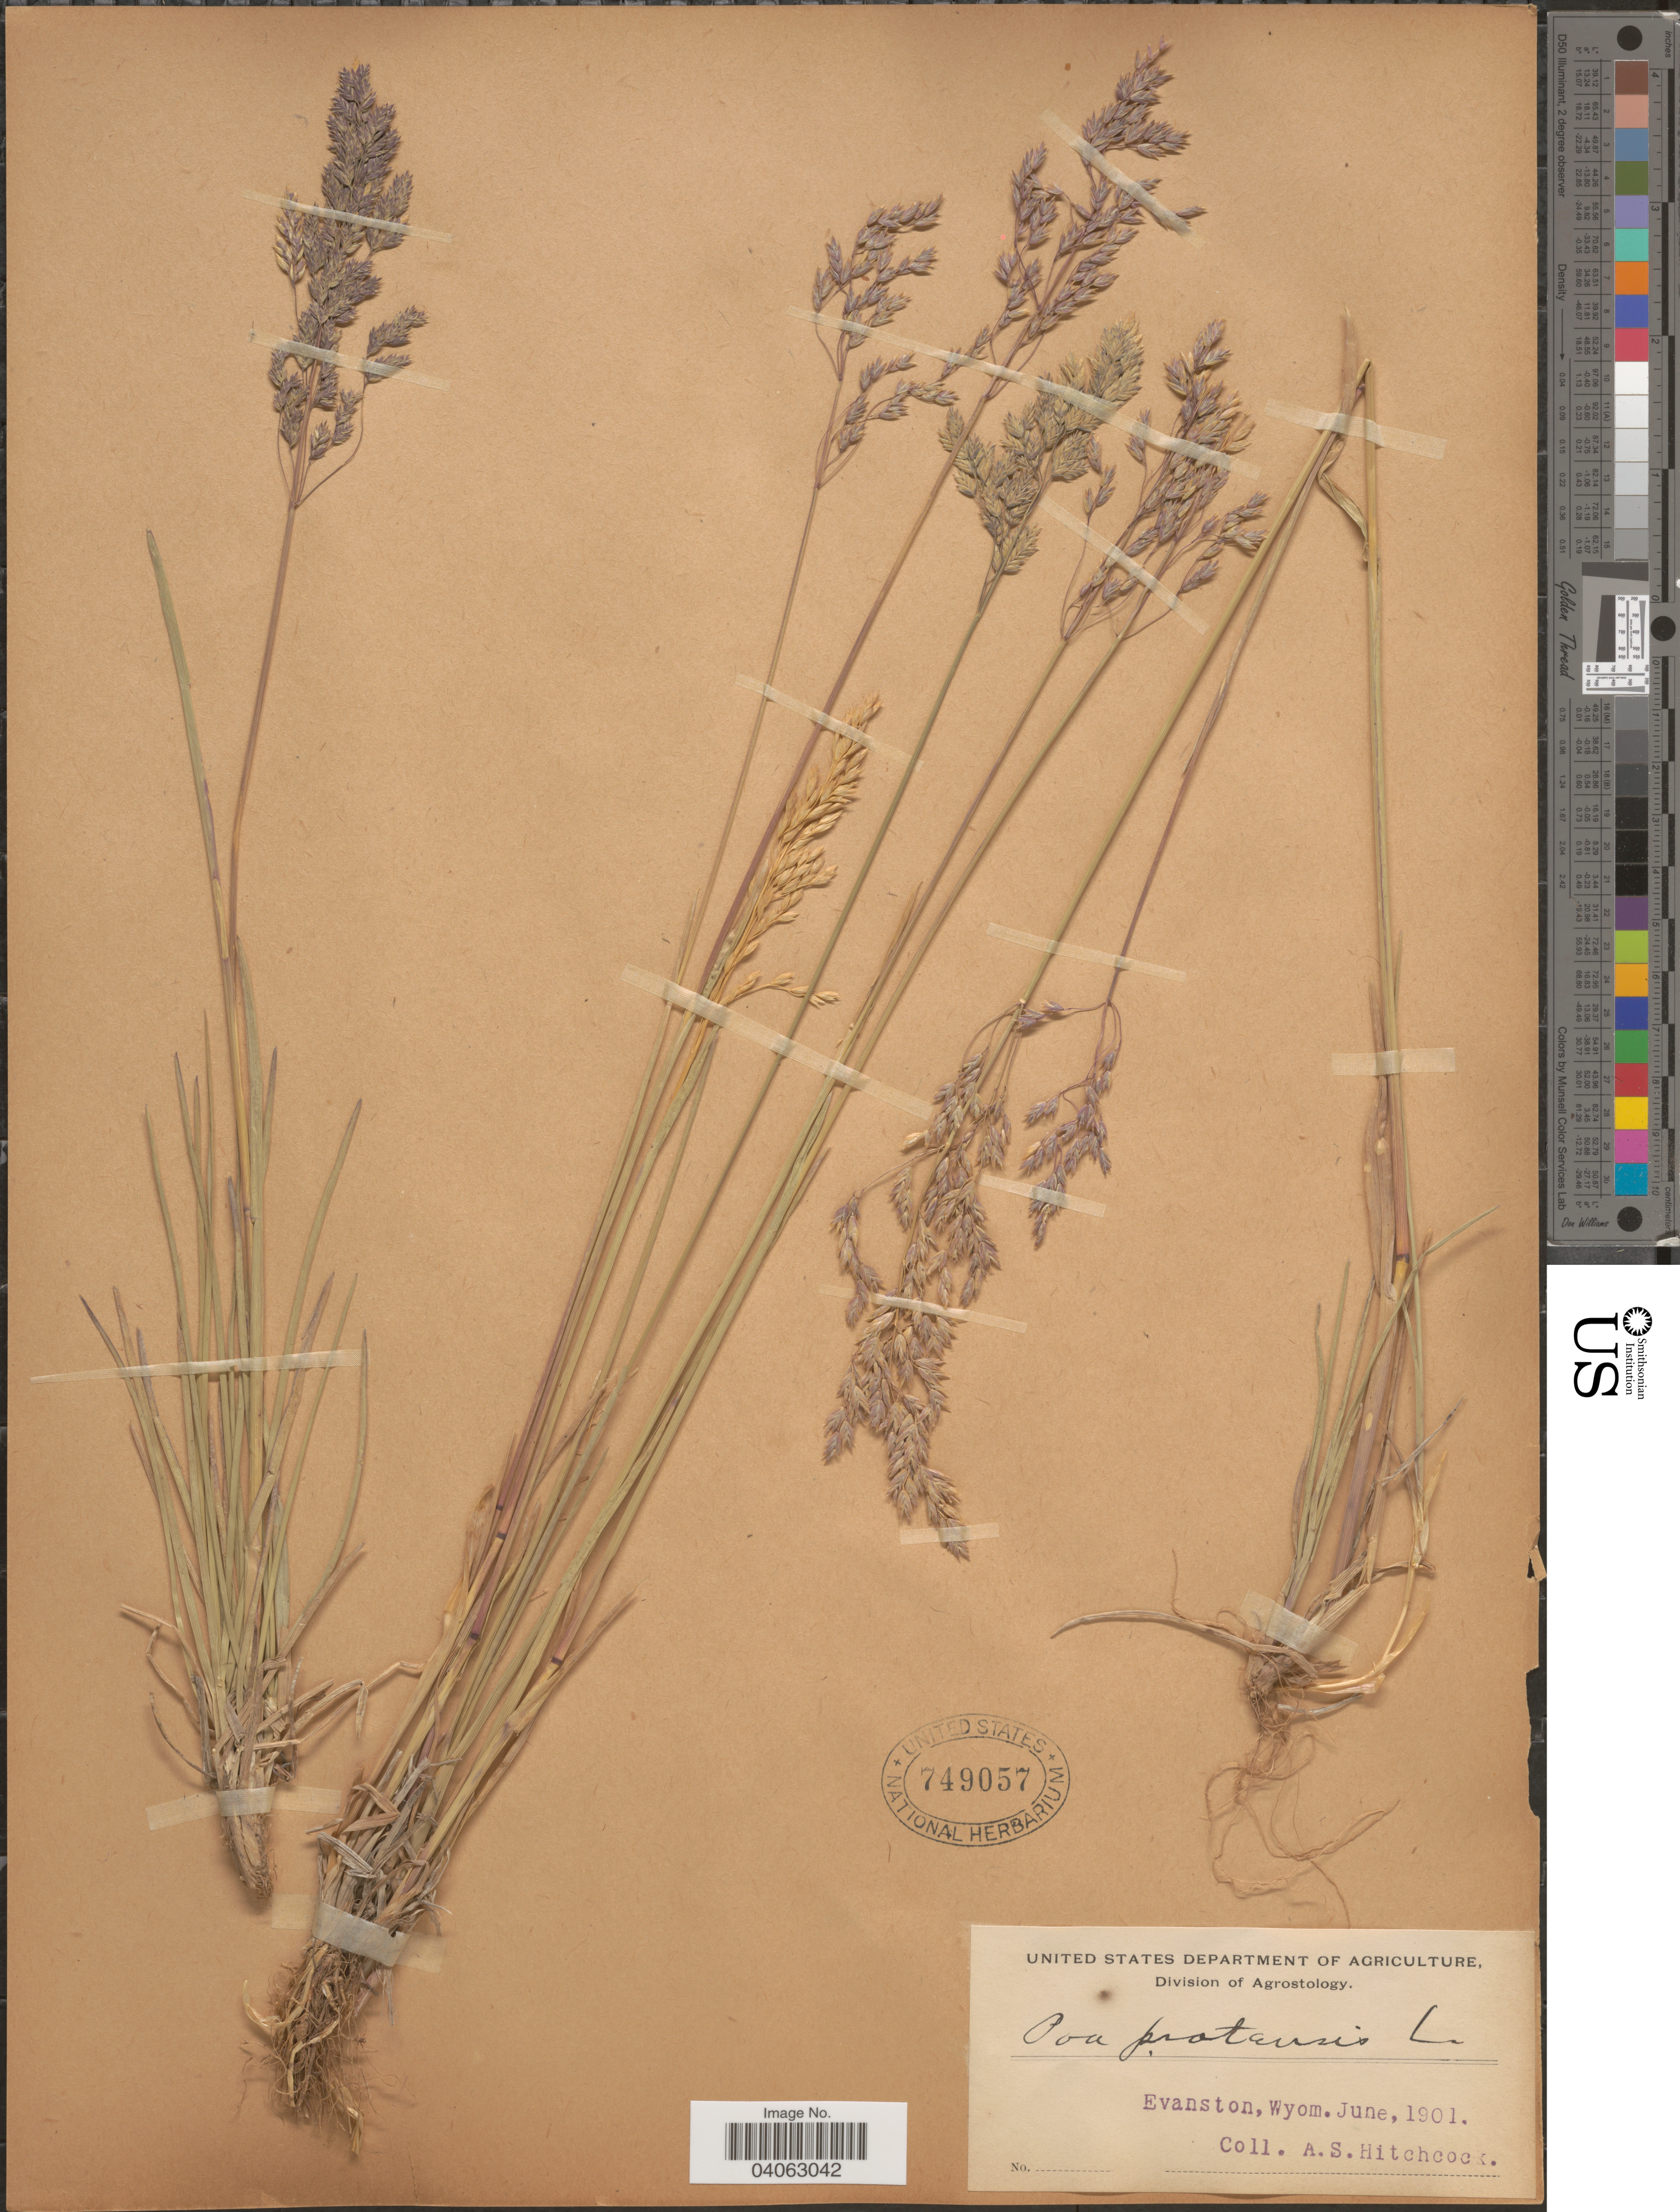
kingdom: Plantae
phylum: Tracheophyta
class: Liliopsida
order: Poales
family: Poaceae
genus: Poa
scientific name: Poa pratensis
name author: L.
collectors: A. S. Hitchcock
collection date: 1901-06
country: United States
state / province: Wyoming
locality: Evanston.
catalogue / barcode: US 749057